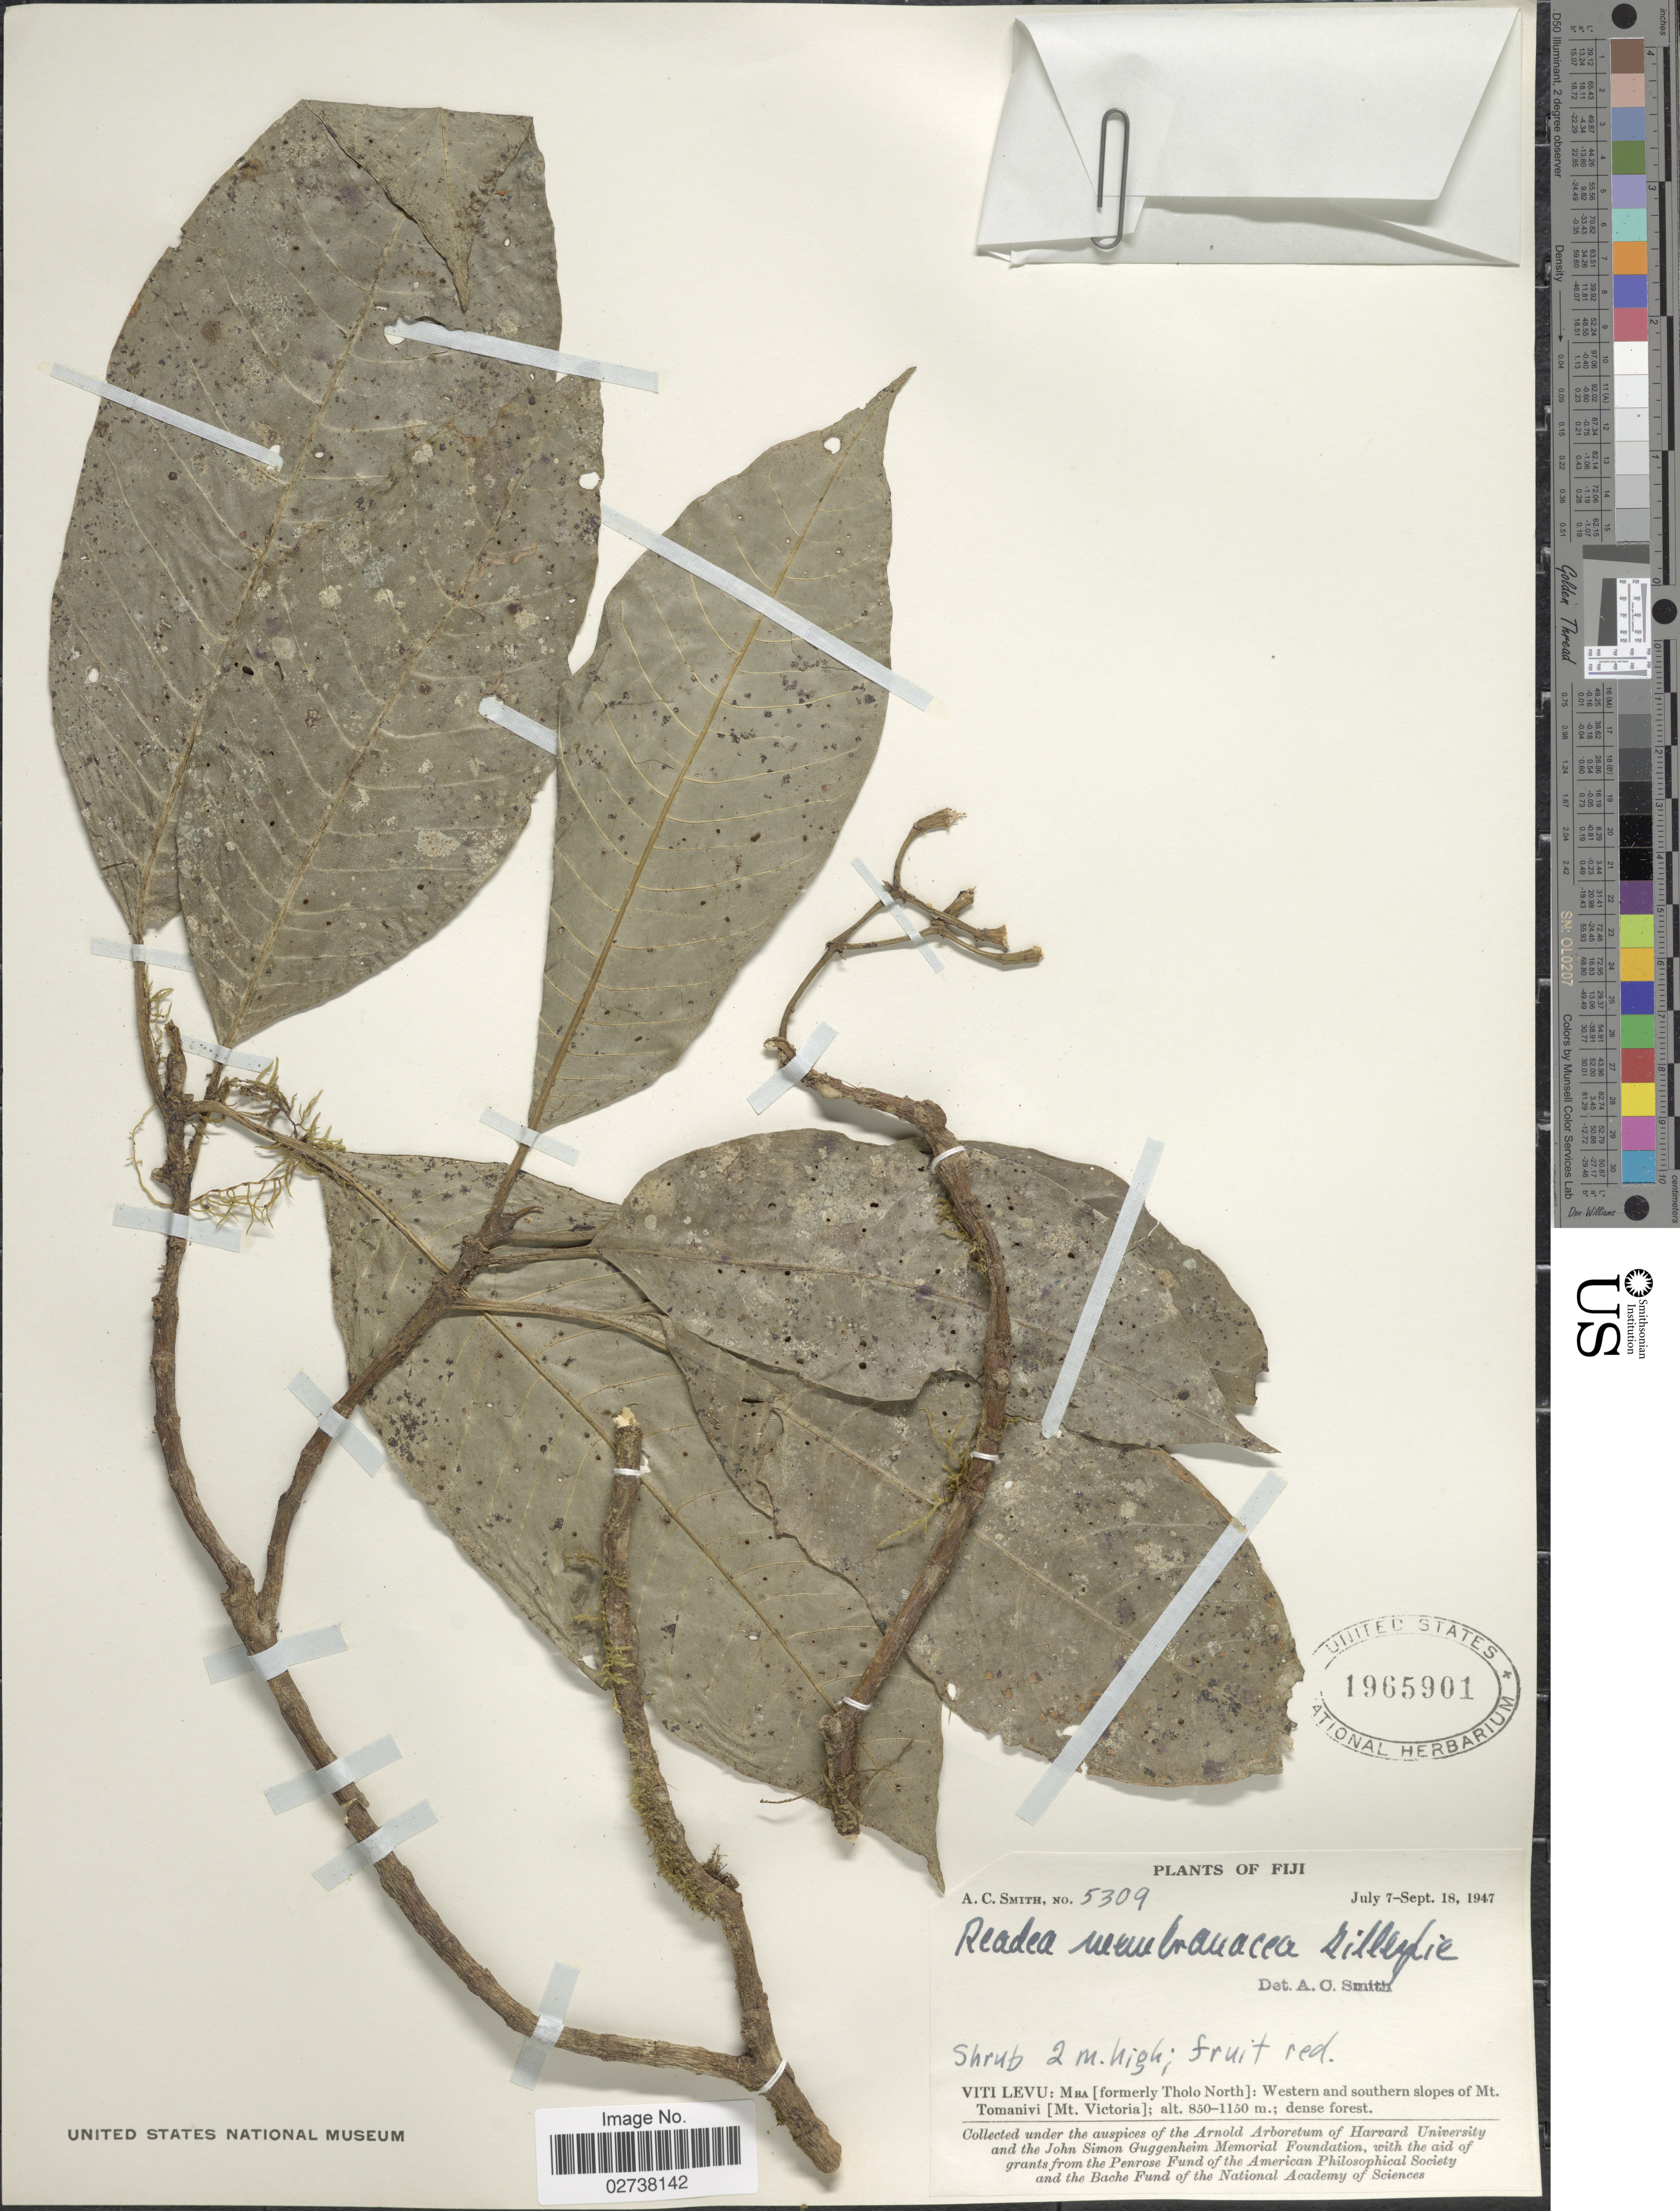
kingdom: Plantae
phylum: Tracheophyta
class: Magnoliopsida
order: Gentianales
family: Rubiaceae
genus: Readea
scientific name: Readea membranacea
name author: Gillespie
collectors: A. C. Smith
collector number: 5309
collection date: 1947-07-07/1947-09-18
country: Fiji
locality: Viti Levu: MBA (formerly Tholo North): Western and southern slopes of Mt. Tomanivi (Mt. Victoria)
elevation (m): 850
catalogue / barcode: US 1965901